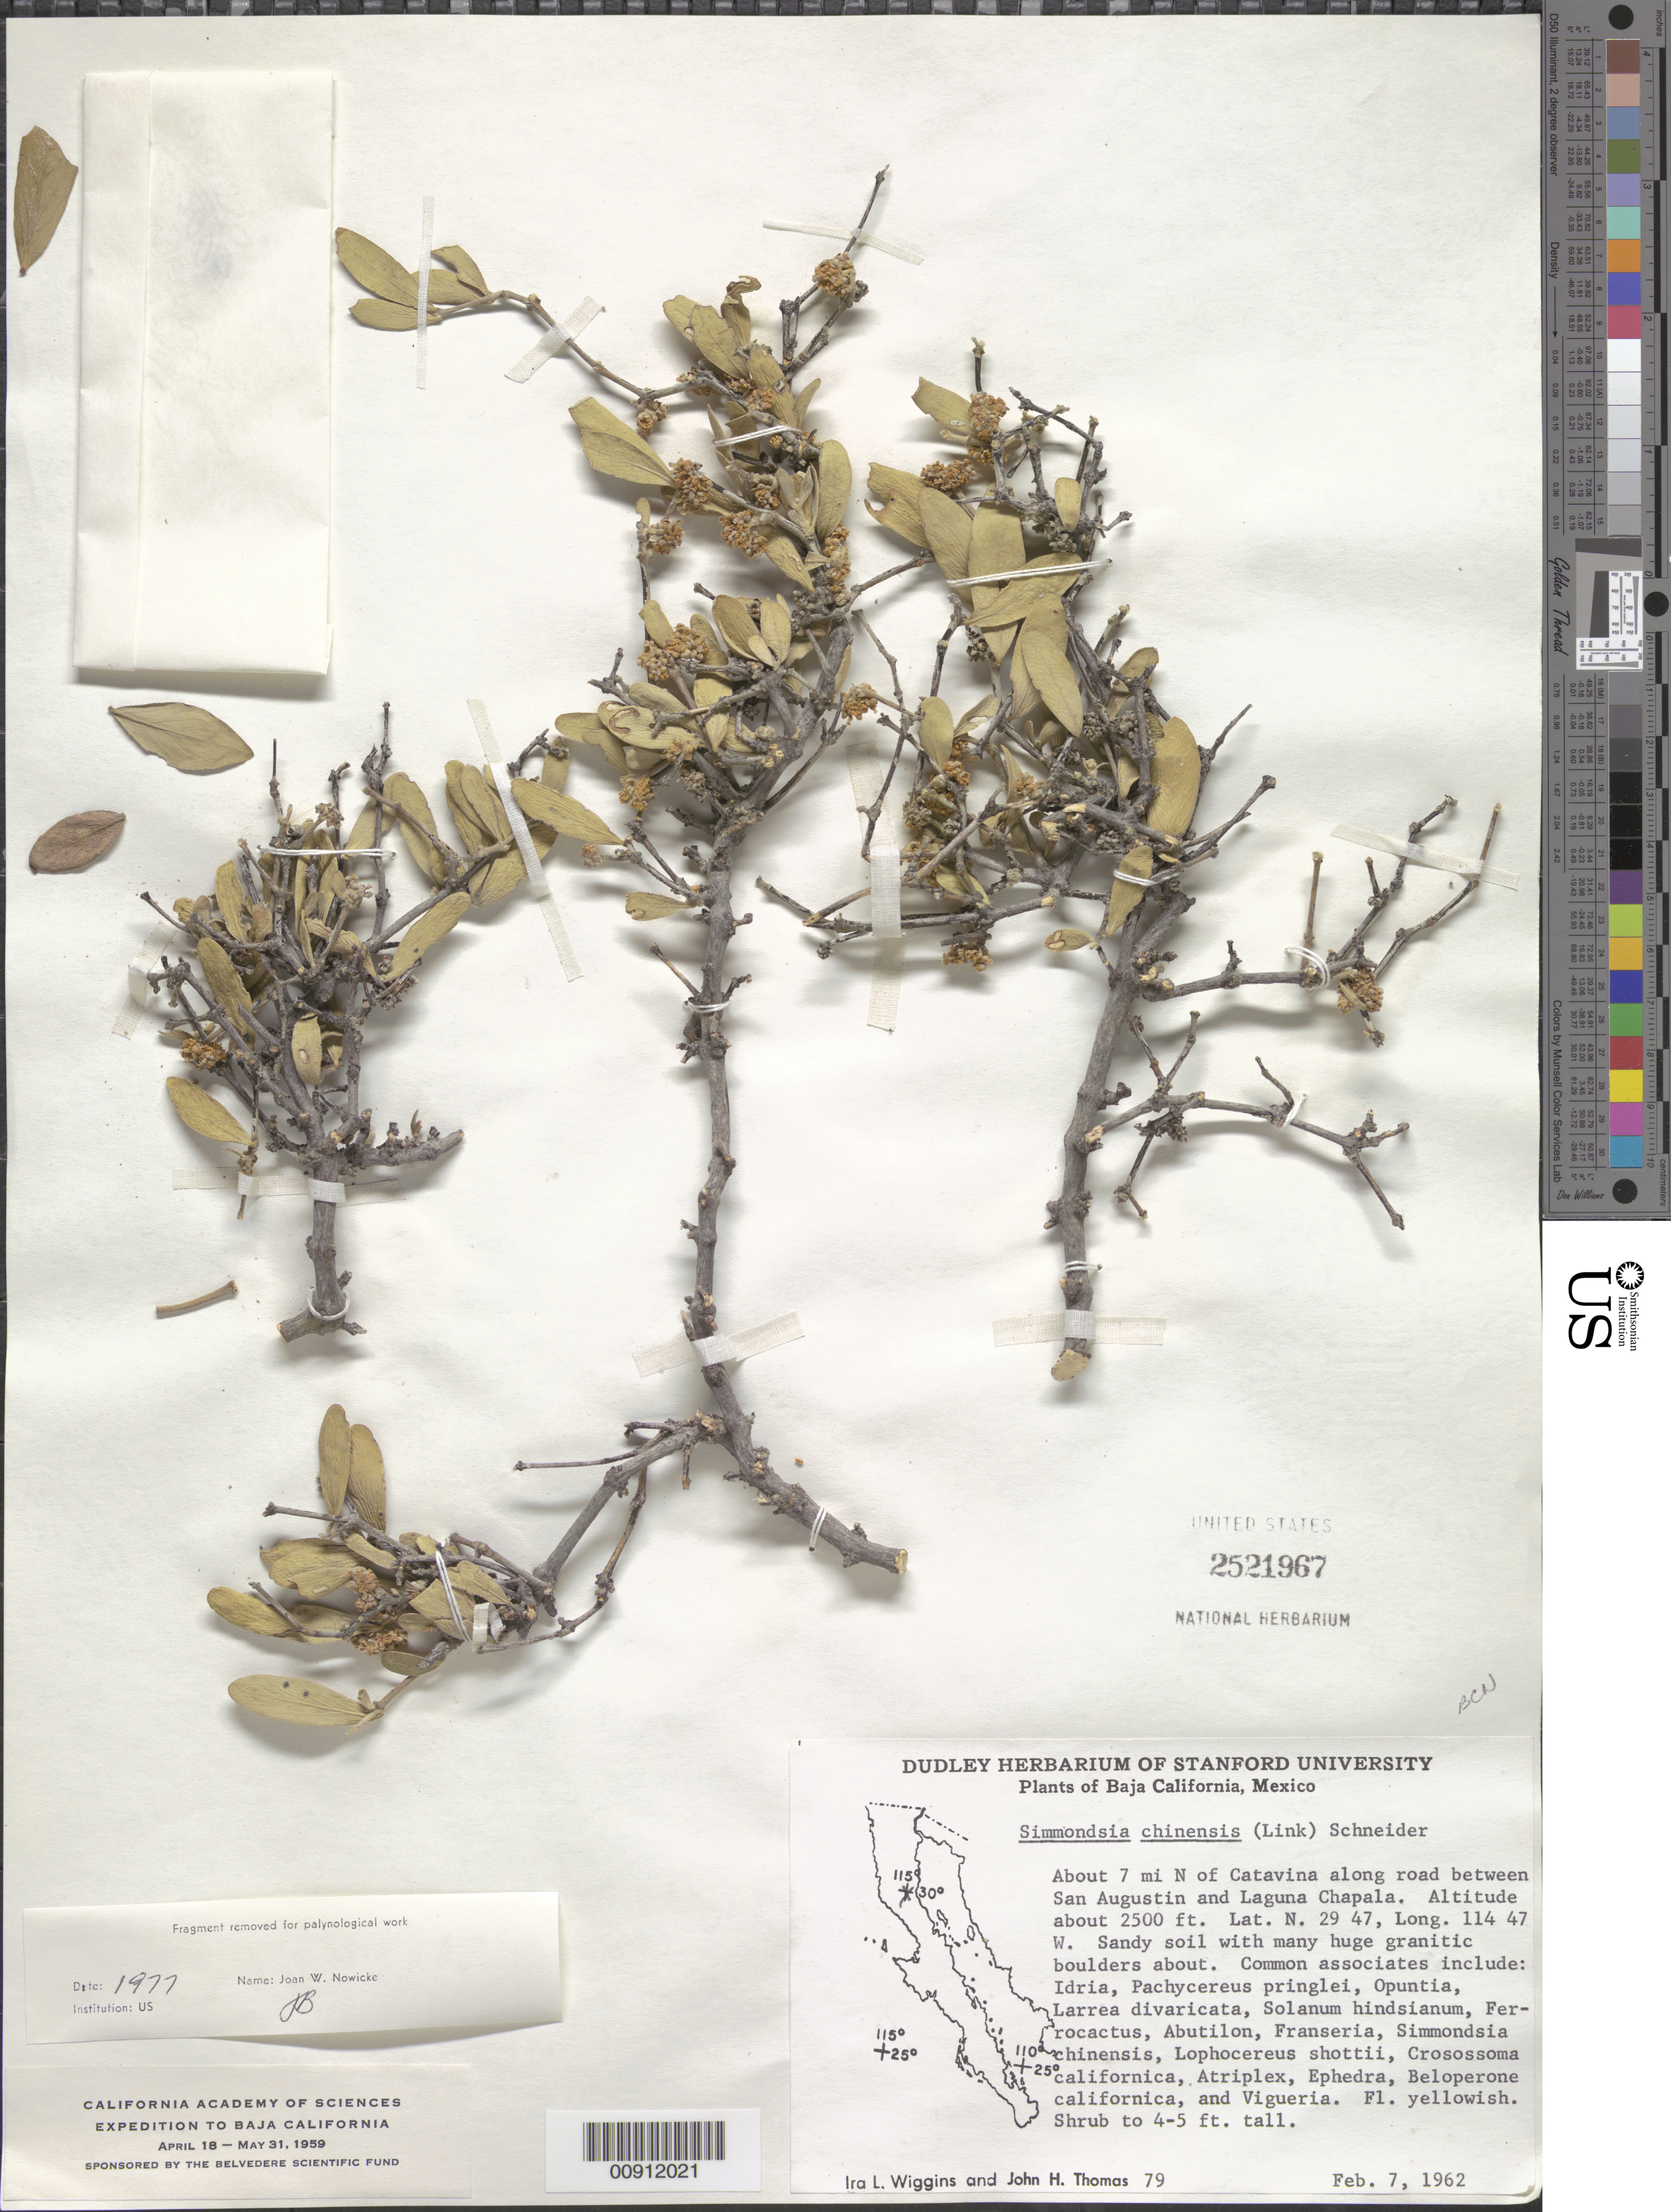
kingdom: Plantae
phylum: Tracheophyta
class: Magnoliopsida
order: Caryophyllales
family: Simmondsiaceae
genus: Simmondsia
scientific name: Simmondsia chinensis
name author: (Link) C.K. Schneid.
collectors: I. L. Wiggins & J. H. Thomas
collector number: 79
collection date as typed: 07 Feb 1962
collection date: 1962-02-07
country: Mexico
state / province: Baja California Norte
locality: About 7 mi. N of Catavina along road between San Agustin and Laguna Chapala.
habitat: Sandy soil w/many huge granitic boulders about. Common assoc.: Idria, Pachycereus pringlei, Opuntia, Larrea divaricata,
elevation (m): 762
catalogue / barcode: US 2521967